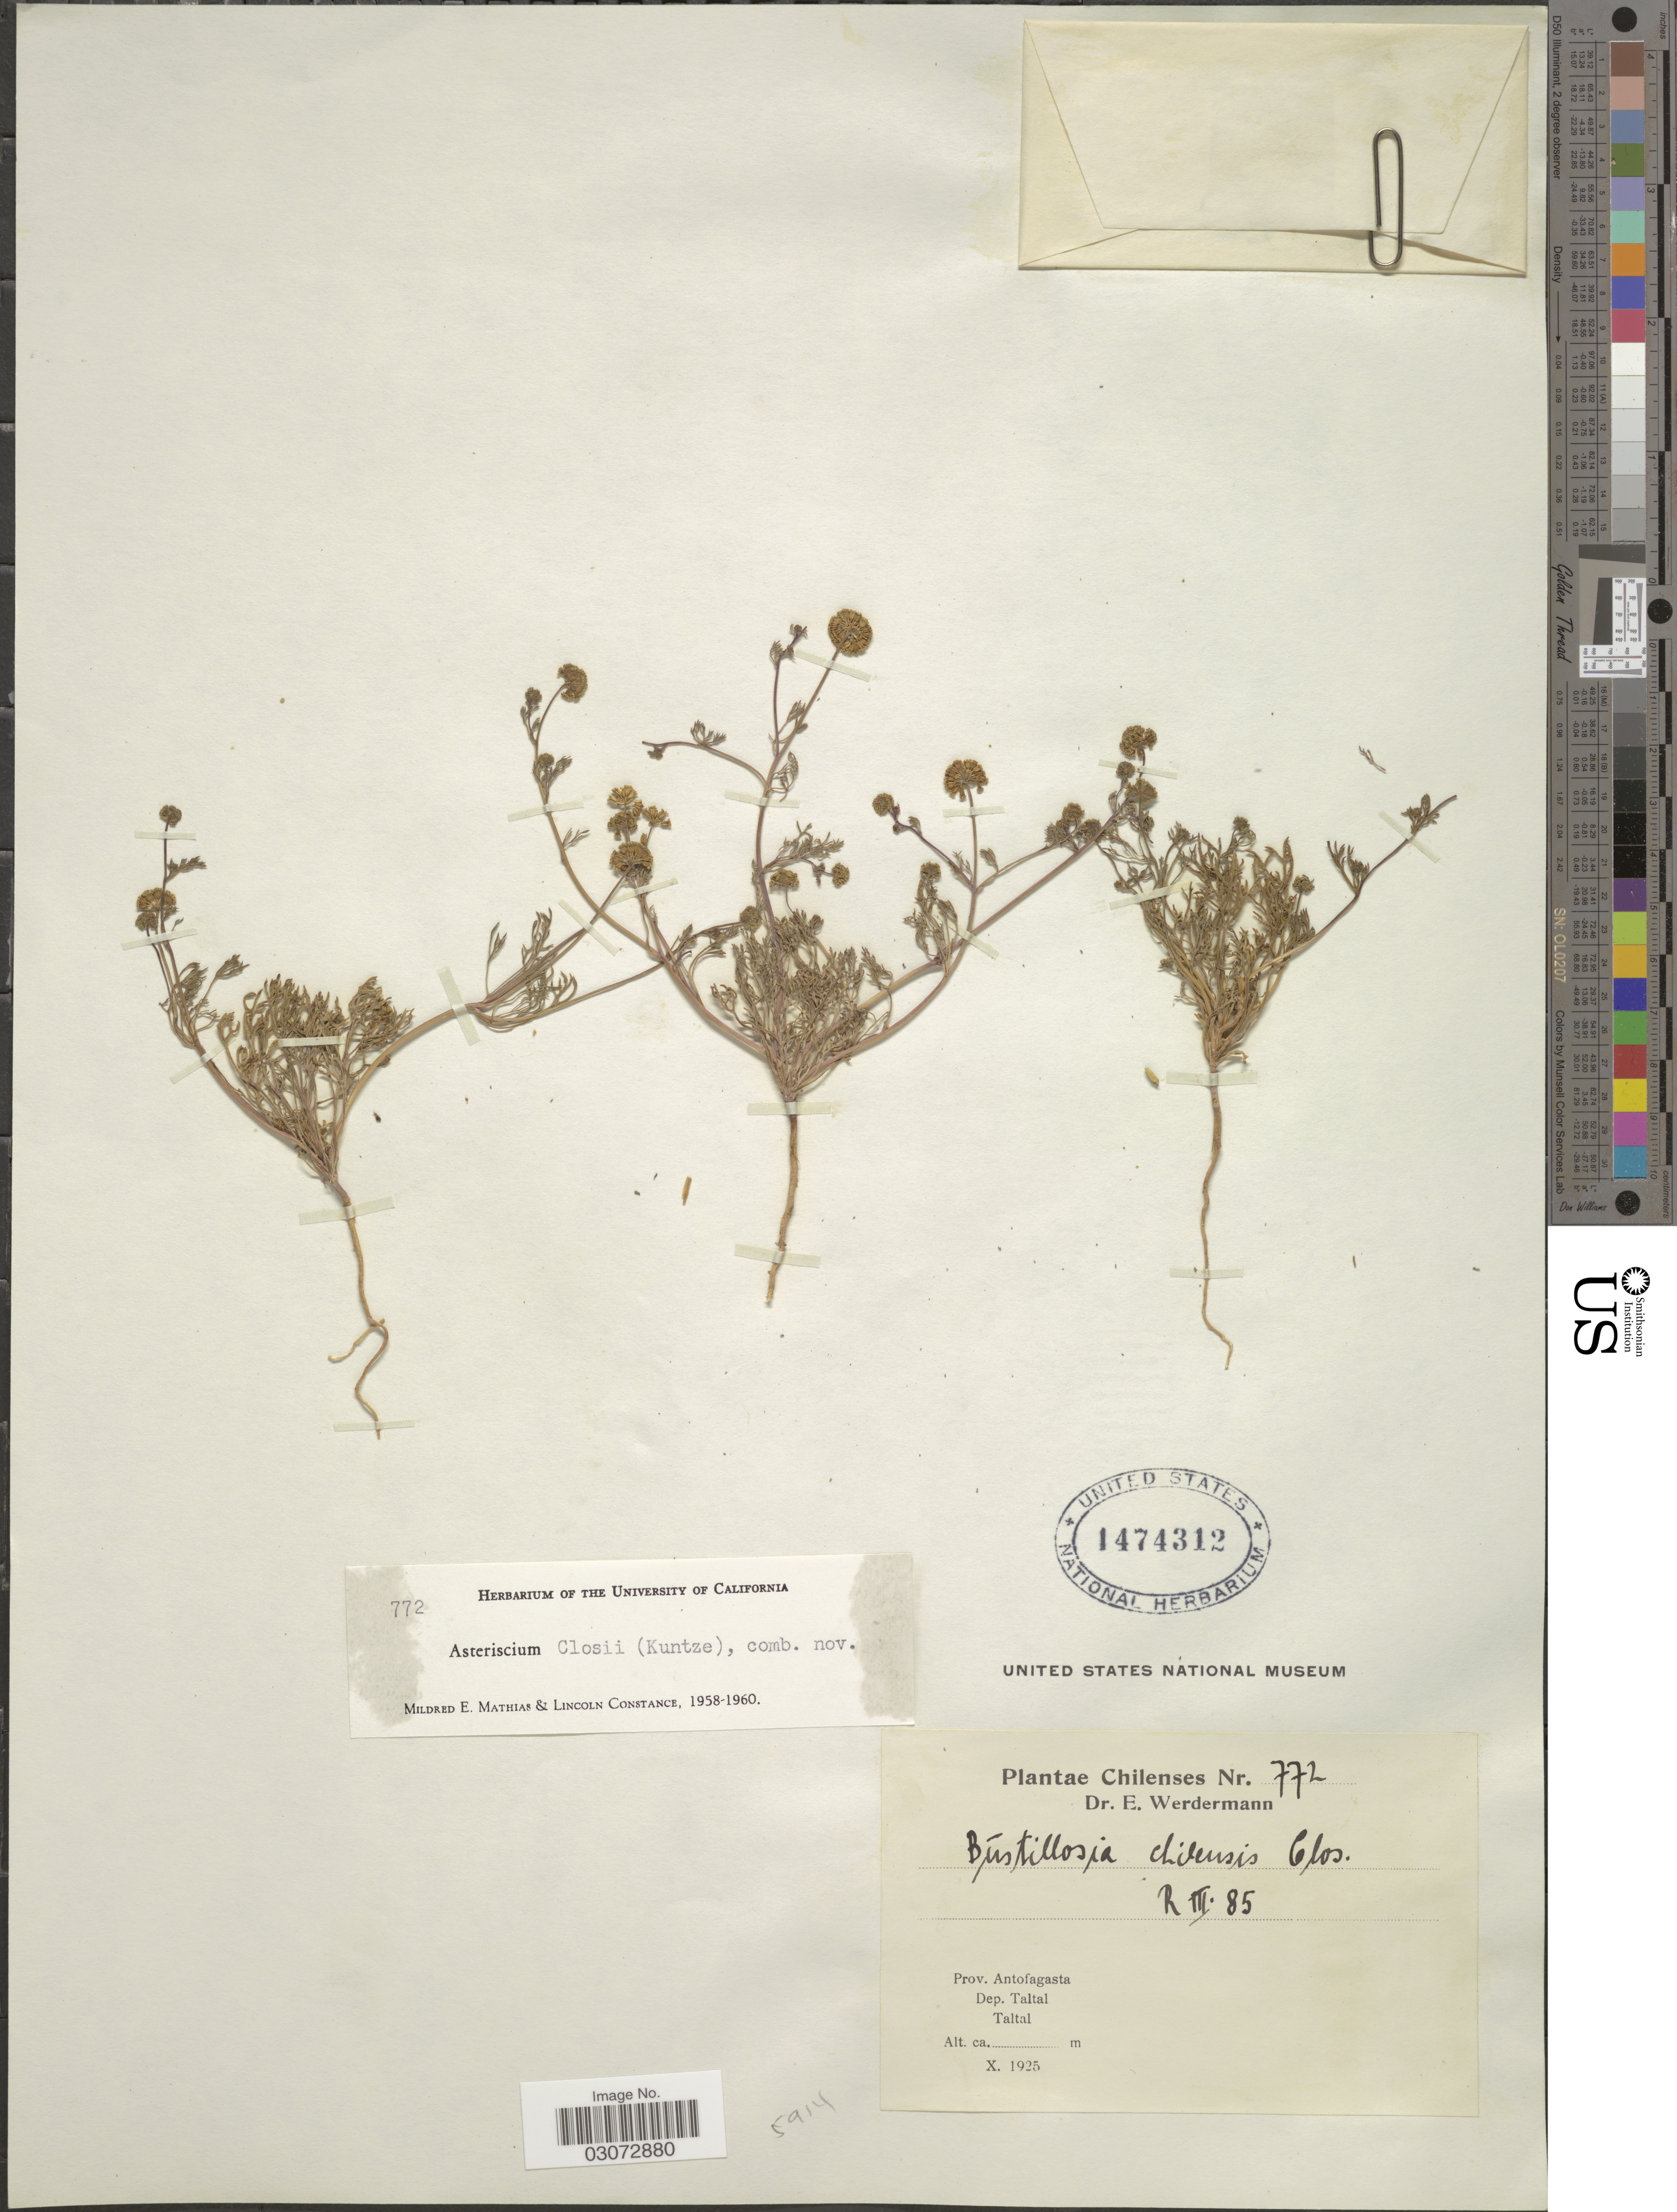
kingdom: Plantae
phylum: Tracheophyta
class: Magnoliopsida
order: Apiales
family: Apiaceae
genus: Asteriscium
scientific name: Asteriscium closii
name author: (Kuntze) Mathias & Constance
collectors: E. Werdermann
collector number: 772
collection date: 1925-10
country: Chile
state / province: Antofagasta (II)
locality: Dep. Taltal. Taltal.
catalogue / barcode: US 1474312